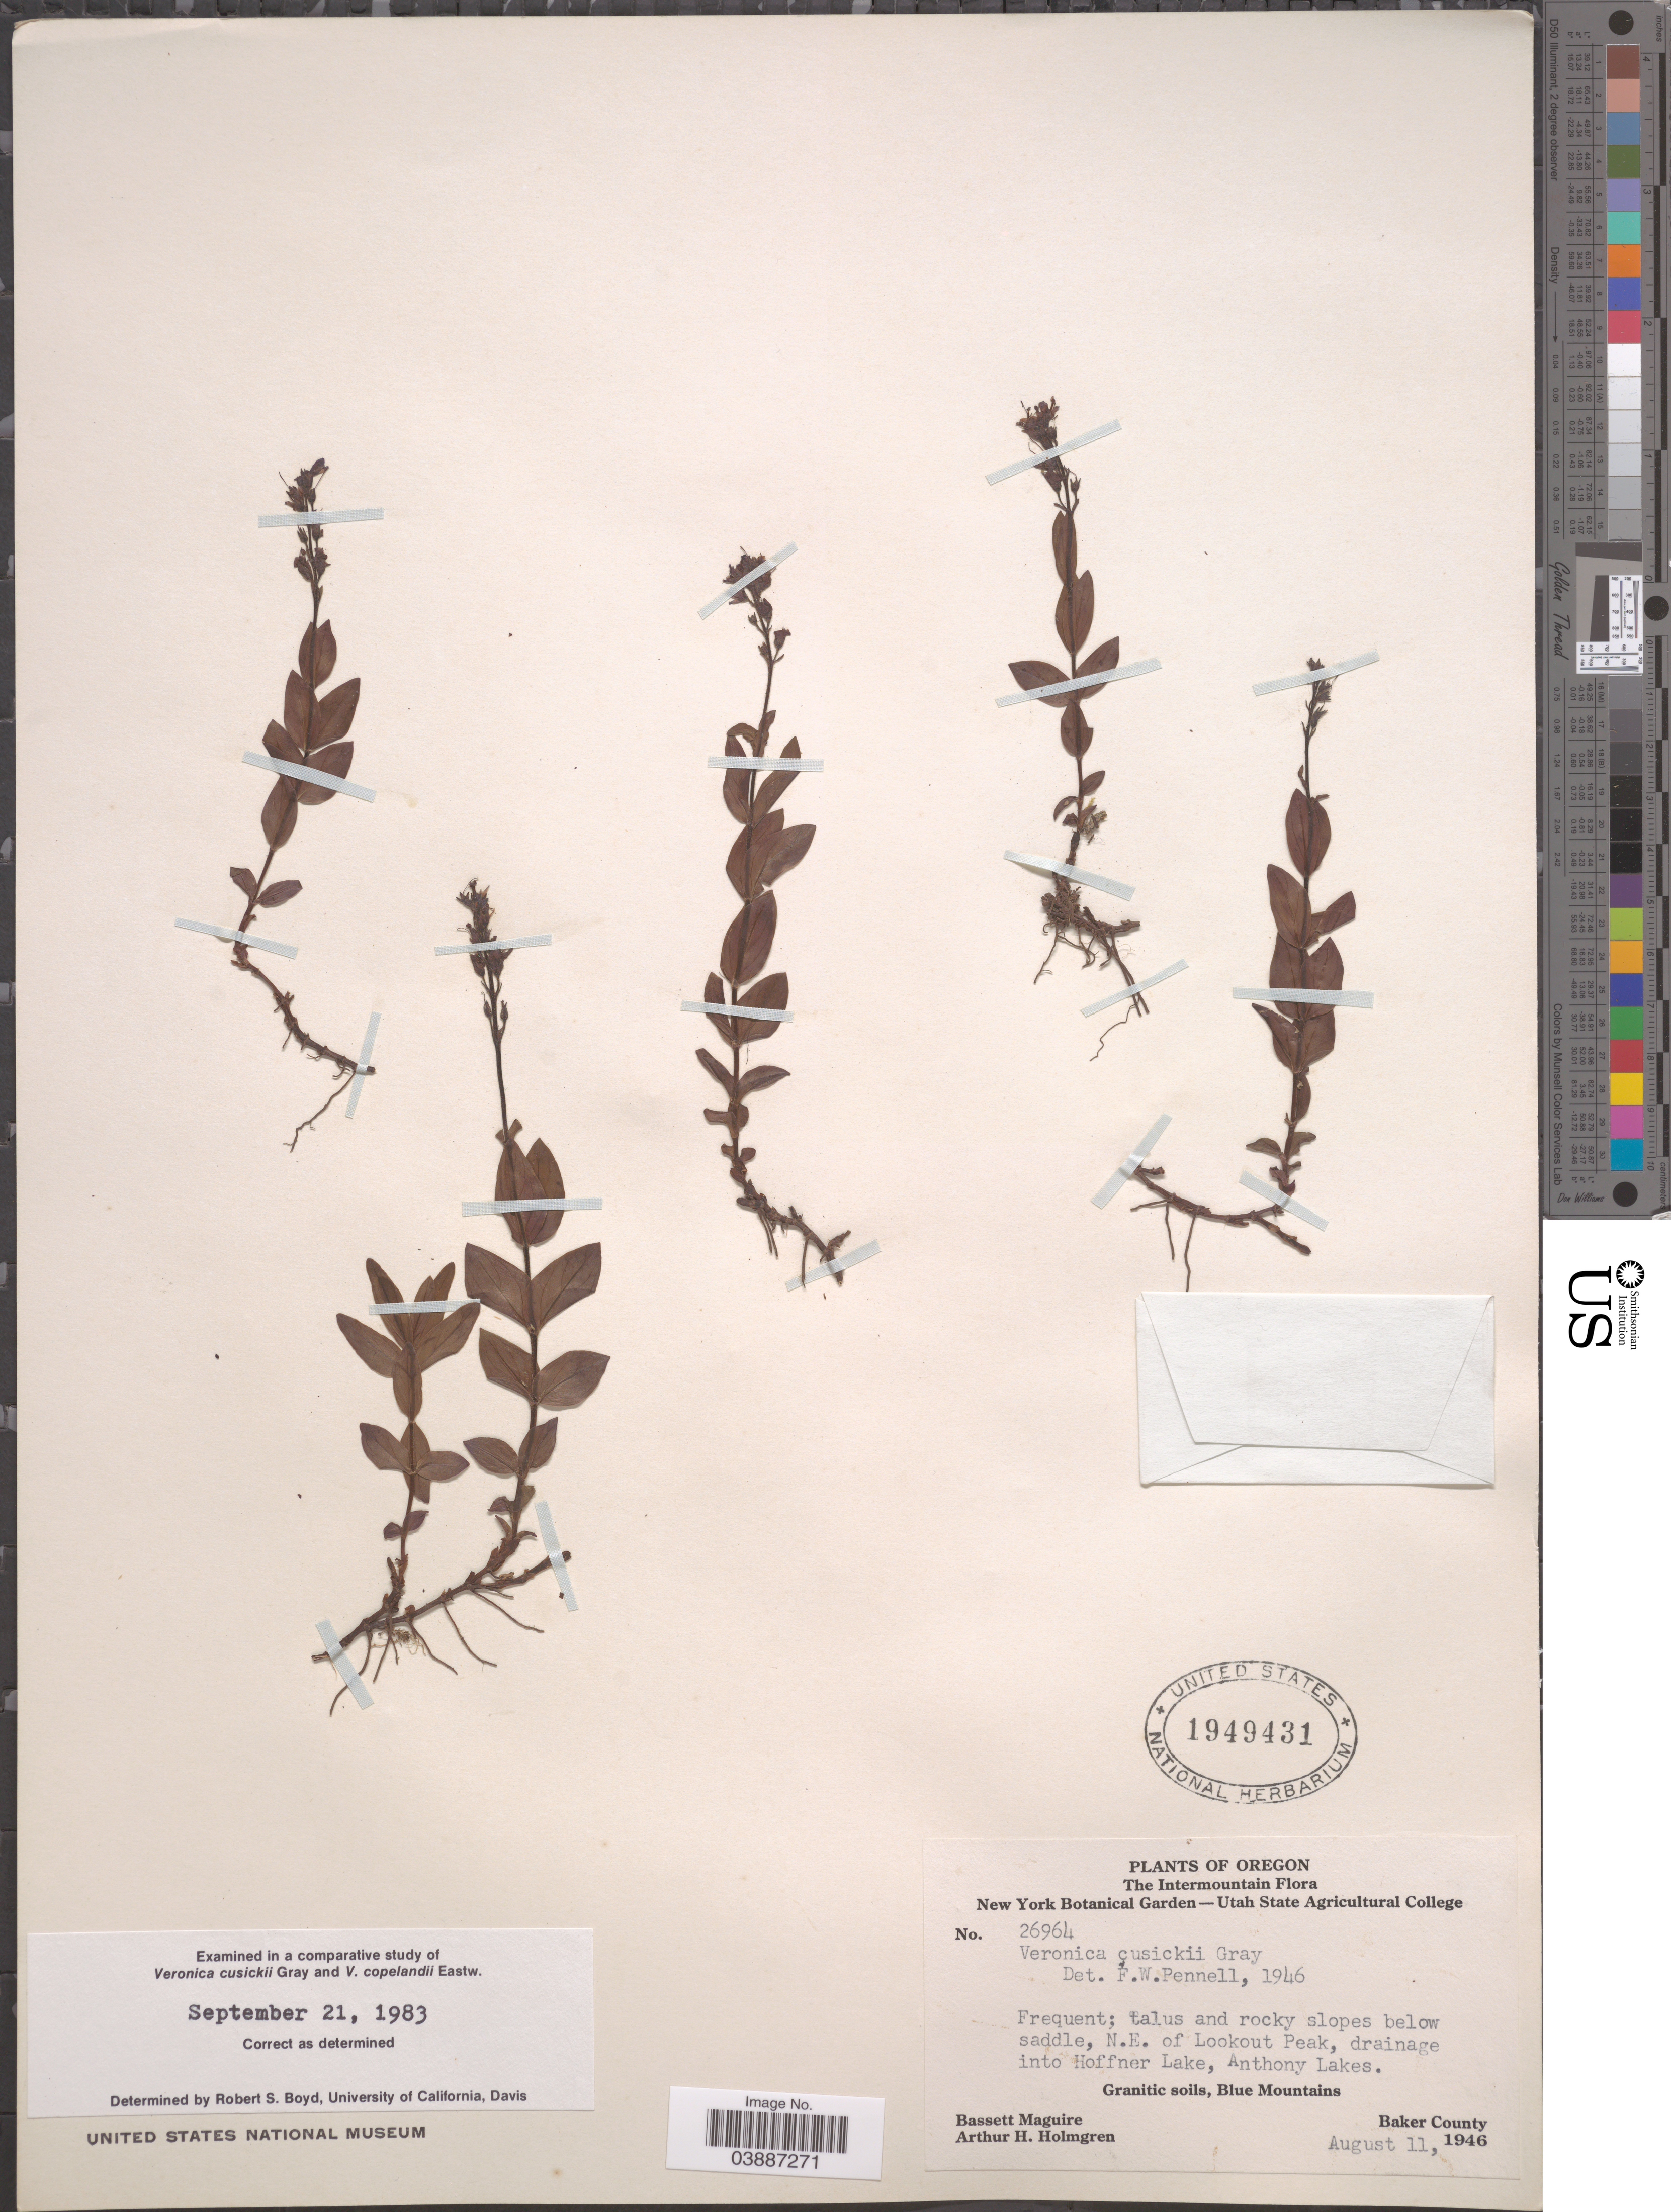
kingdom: Plantae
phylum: Tracheophyta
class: Magnoliopsida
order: Lamiales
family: Plantaginaceae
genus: Veronica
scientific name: Veronica cusickii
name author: A. Gray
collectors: B. Maguire & A. H. Holmgren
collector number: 26964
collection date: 1946-08-11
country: United States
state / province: Oregon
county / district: Baker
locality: The Intermountain. N.E. of Lookout Peak, drainage into Hoffner Lake, Anthony Lakes. Blue Mountains. Baker County.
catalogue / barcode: US 1949431